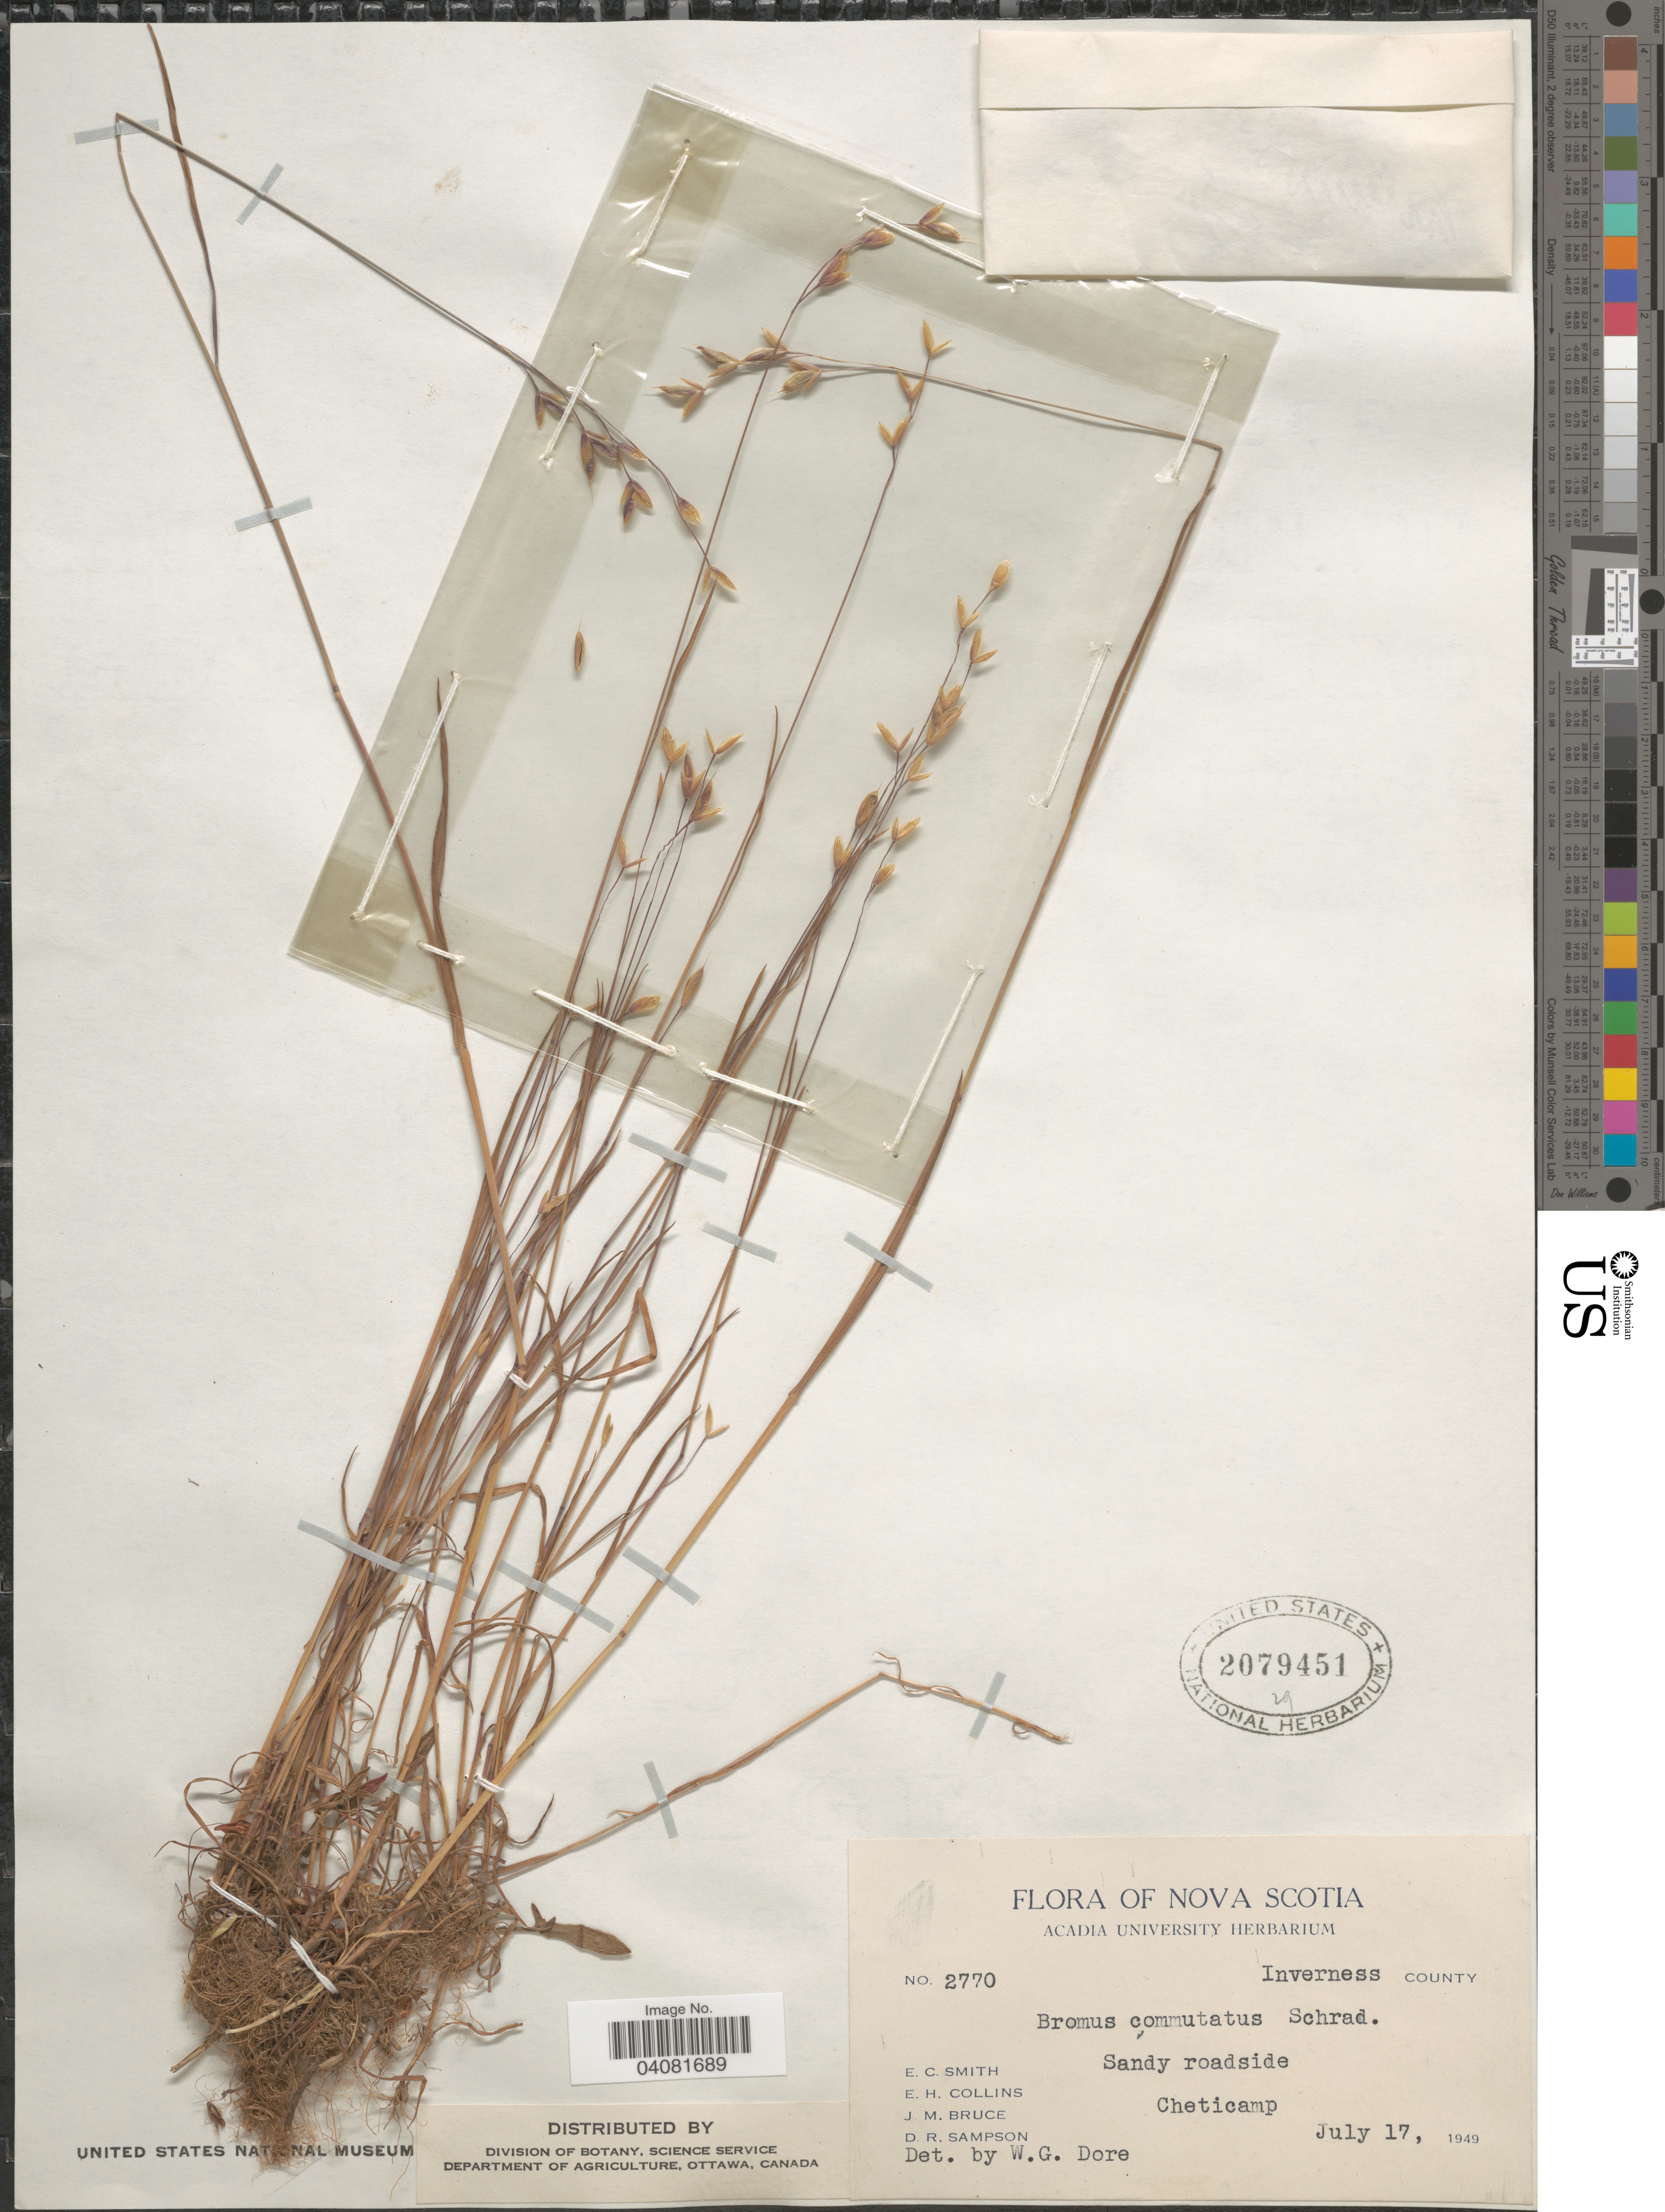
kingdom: Plantae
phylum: Tracheophyta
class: Liliopsida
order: Poales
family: Poaceae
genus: Bromus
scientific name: Bromus commutatus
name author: Schrad.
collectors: E. Smith, E. Collins, J. Bruce & D. Sampson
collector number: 2770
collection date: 1949-07-17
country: Canada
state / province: Nova Scotia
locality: Inverness County. Cheticamp.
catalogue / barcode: US 2079451